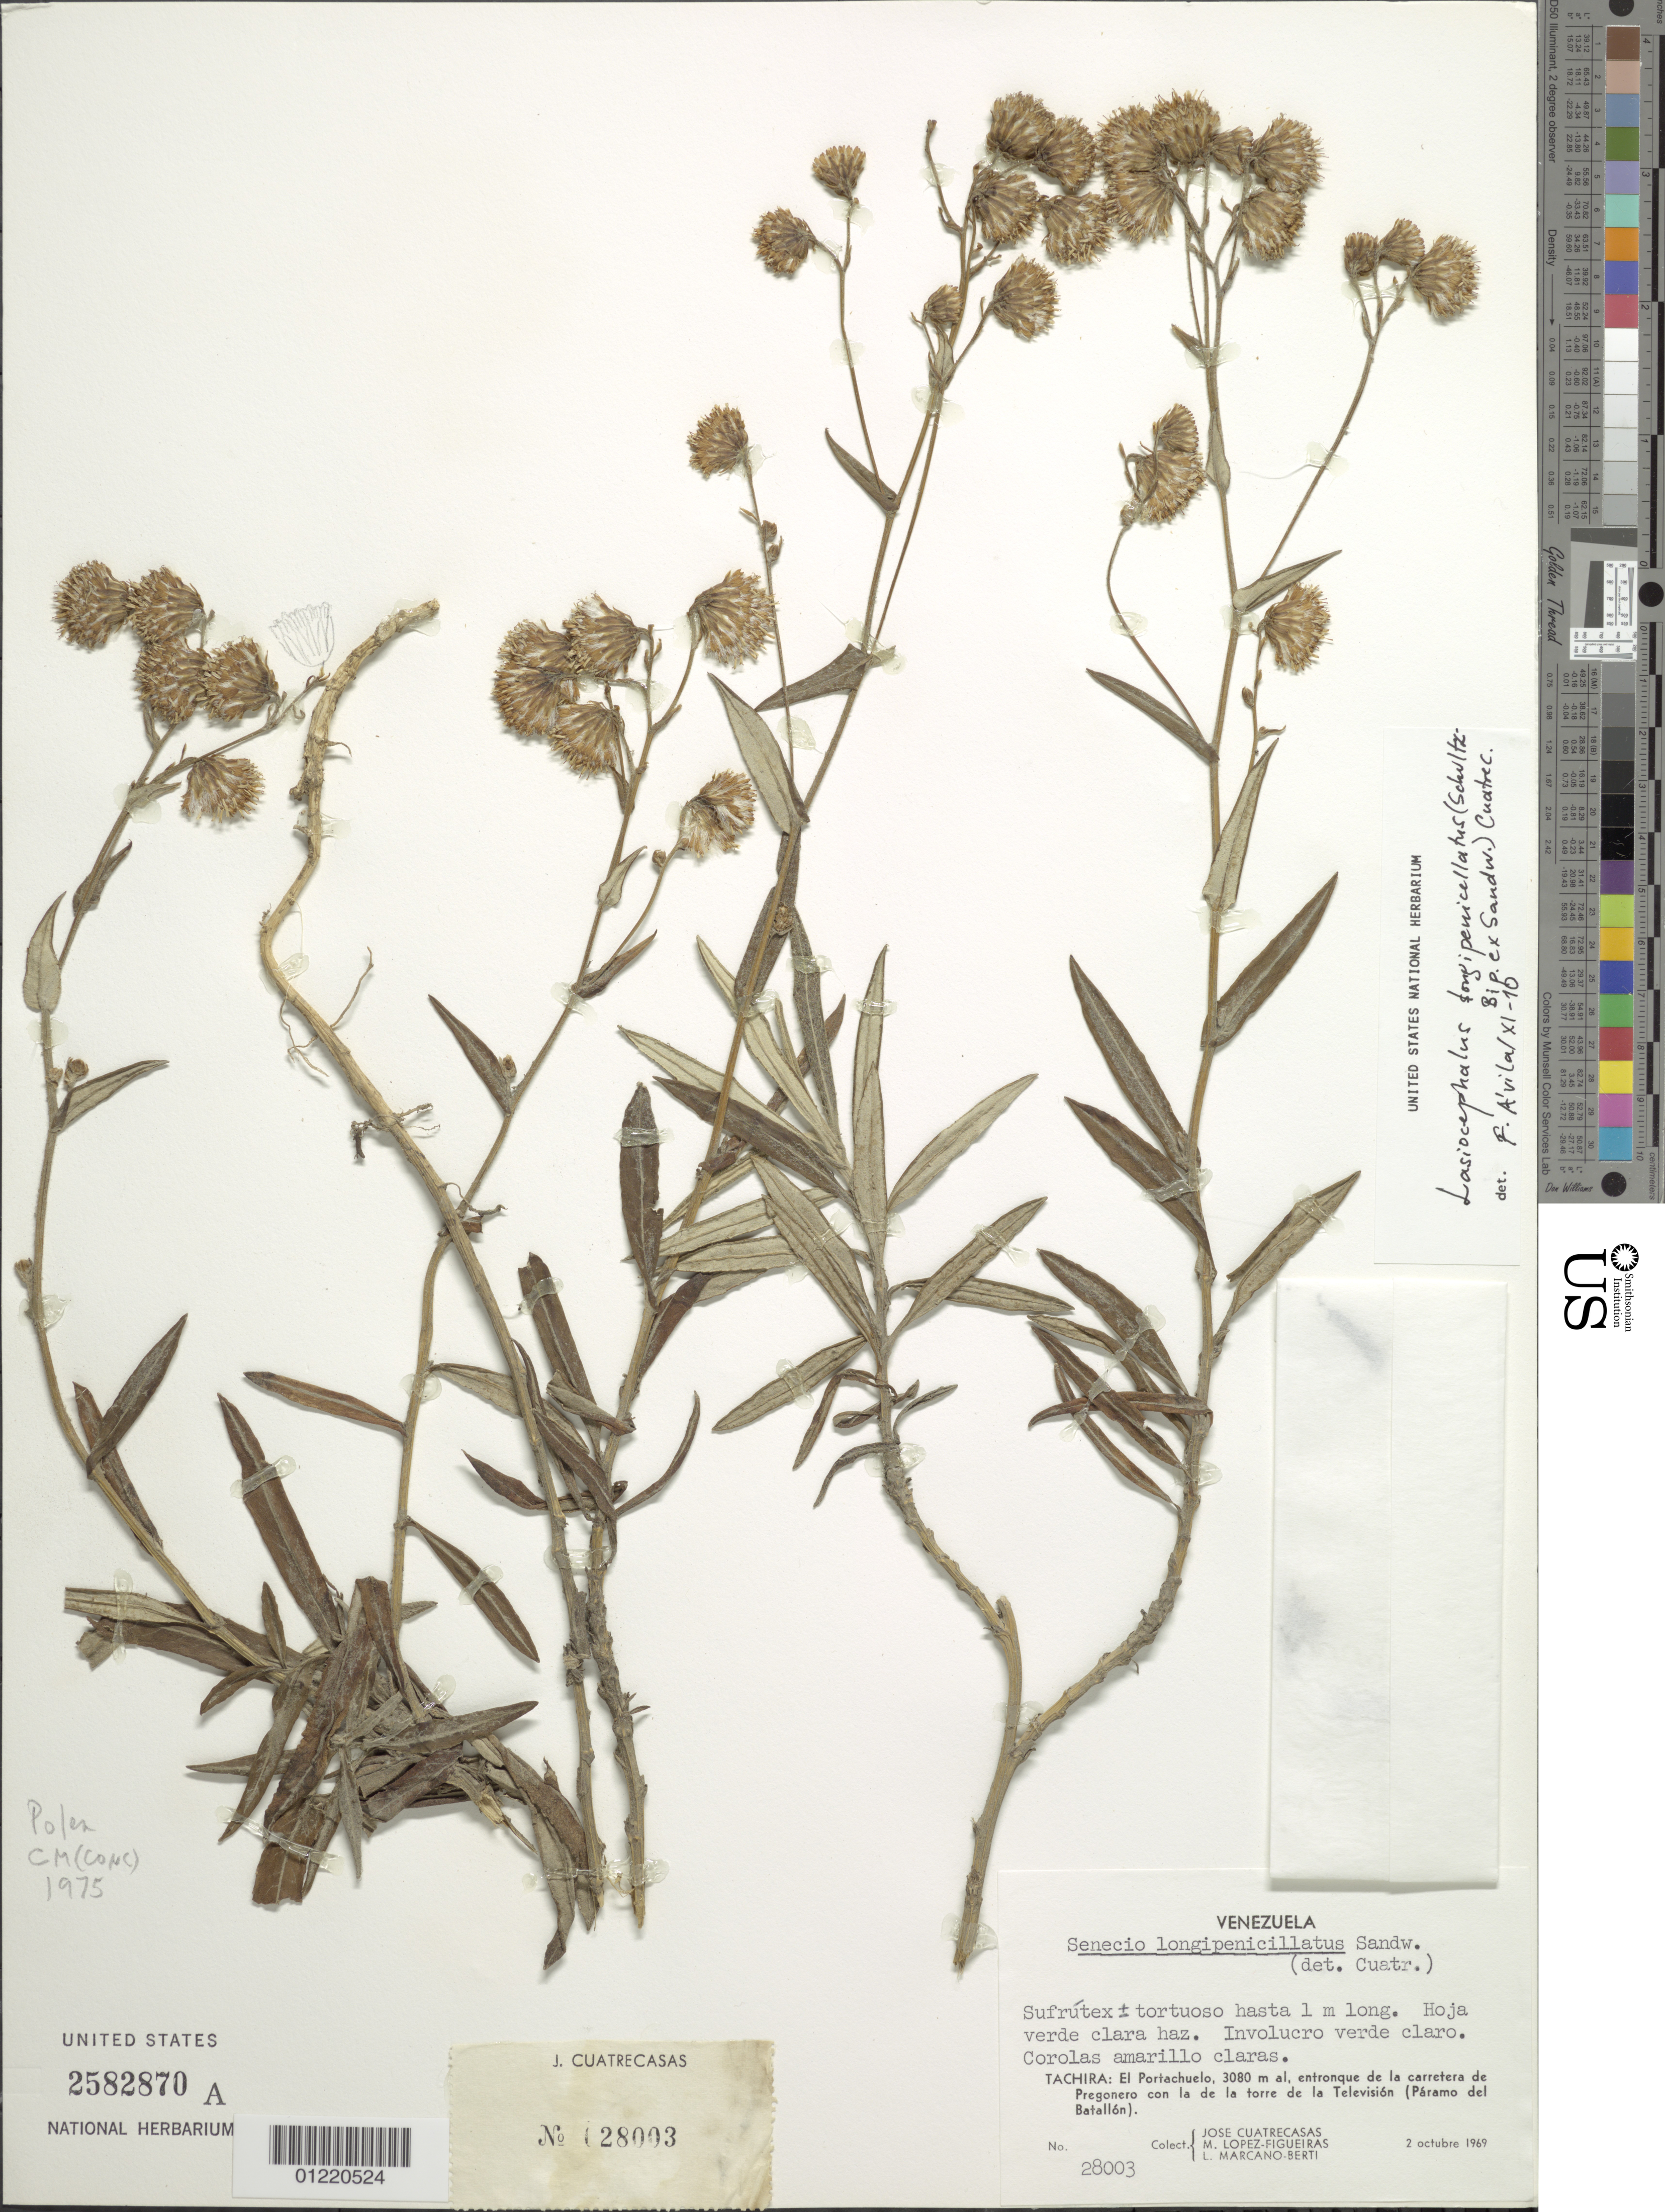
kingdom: Plantae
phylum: Tracheophyta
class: Magnoliopsida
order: Asterales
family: Asteraceae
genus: Senecio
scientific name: Senecio longepenicillatus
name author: Sch. Bip. ex Sandw.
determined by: Salomon, Luciana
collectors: J. Cuatrecasas, M. López Figueiras & L. Marcano-Berti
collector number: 28003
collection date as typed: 02 Oct 1969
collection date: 1969-10-02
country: Venezuela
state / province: Tachira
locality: El Portachuelo, entronque de la carretera de Pregonero con la de la torre de la Television (Páramo de Batallón).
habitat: Paramo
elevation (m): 3080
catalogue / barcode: US 2582870a